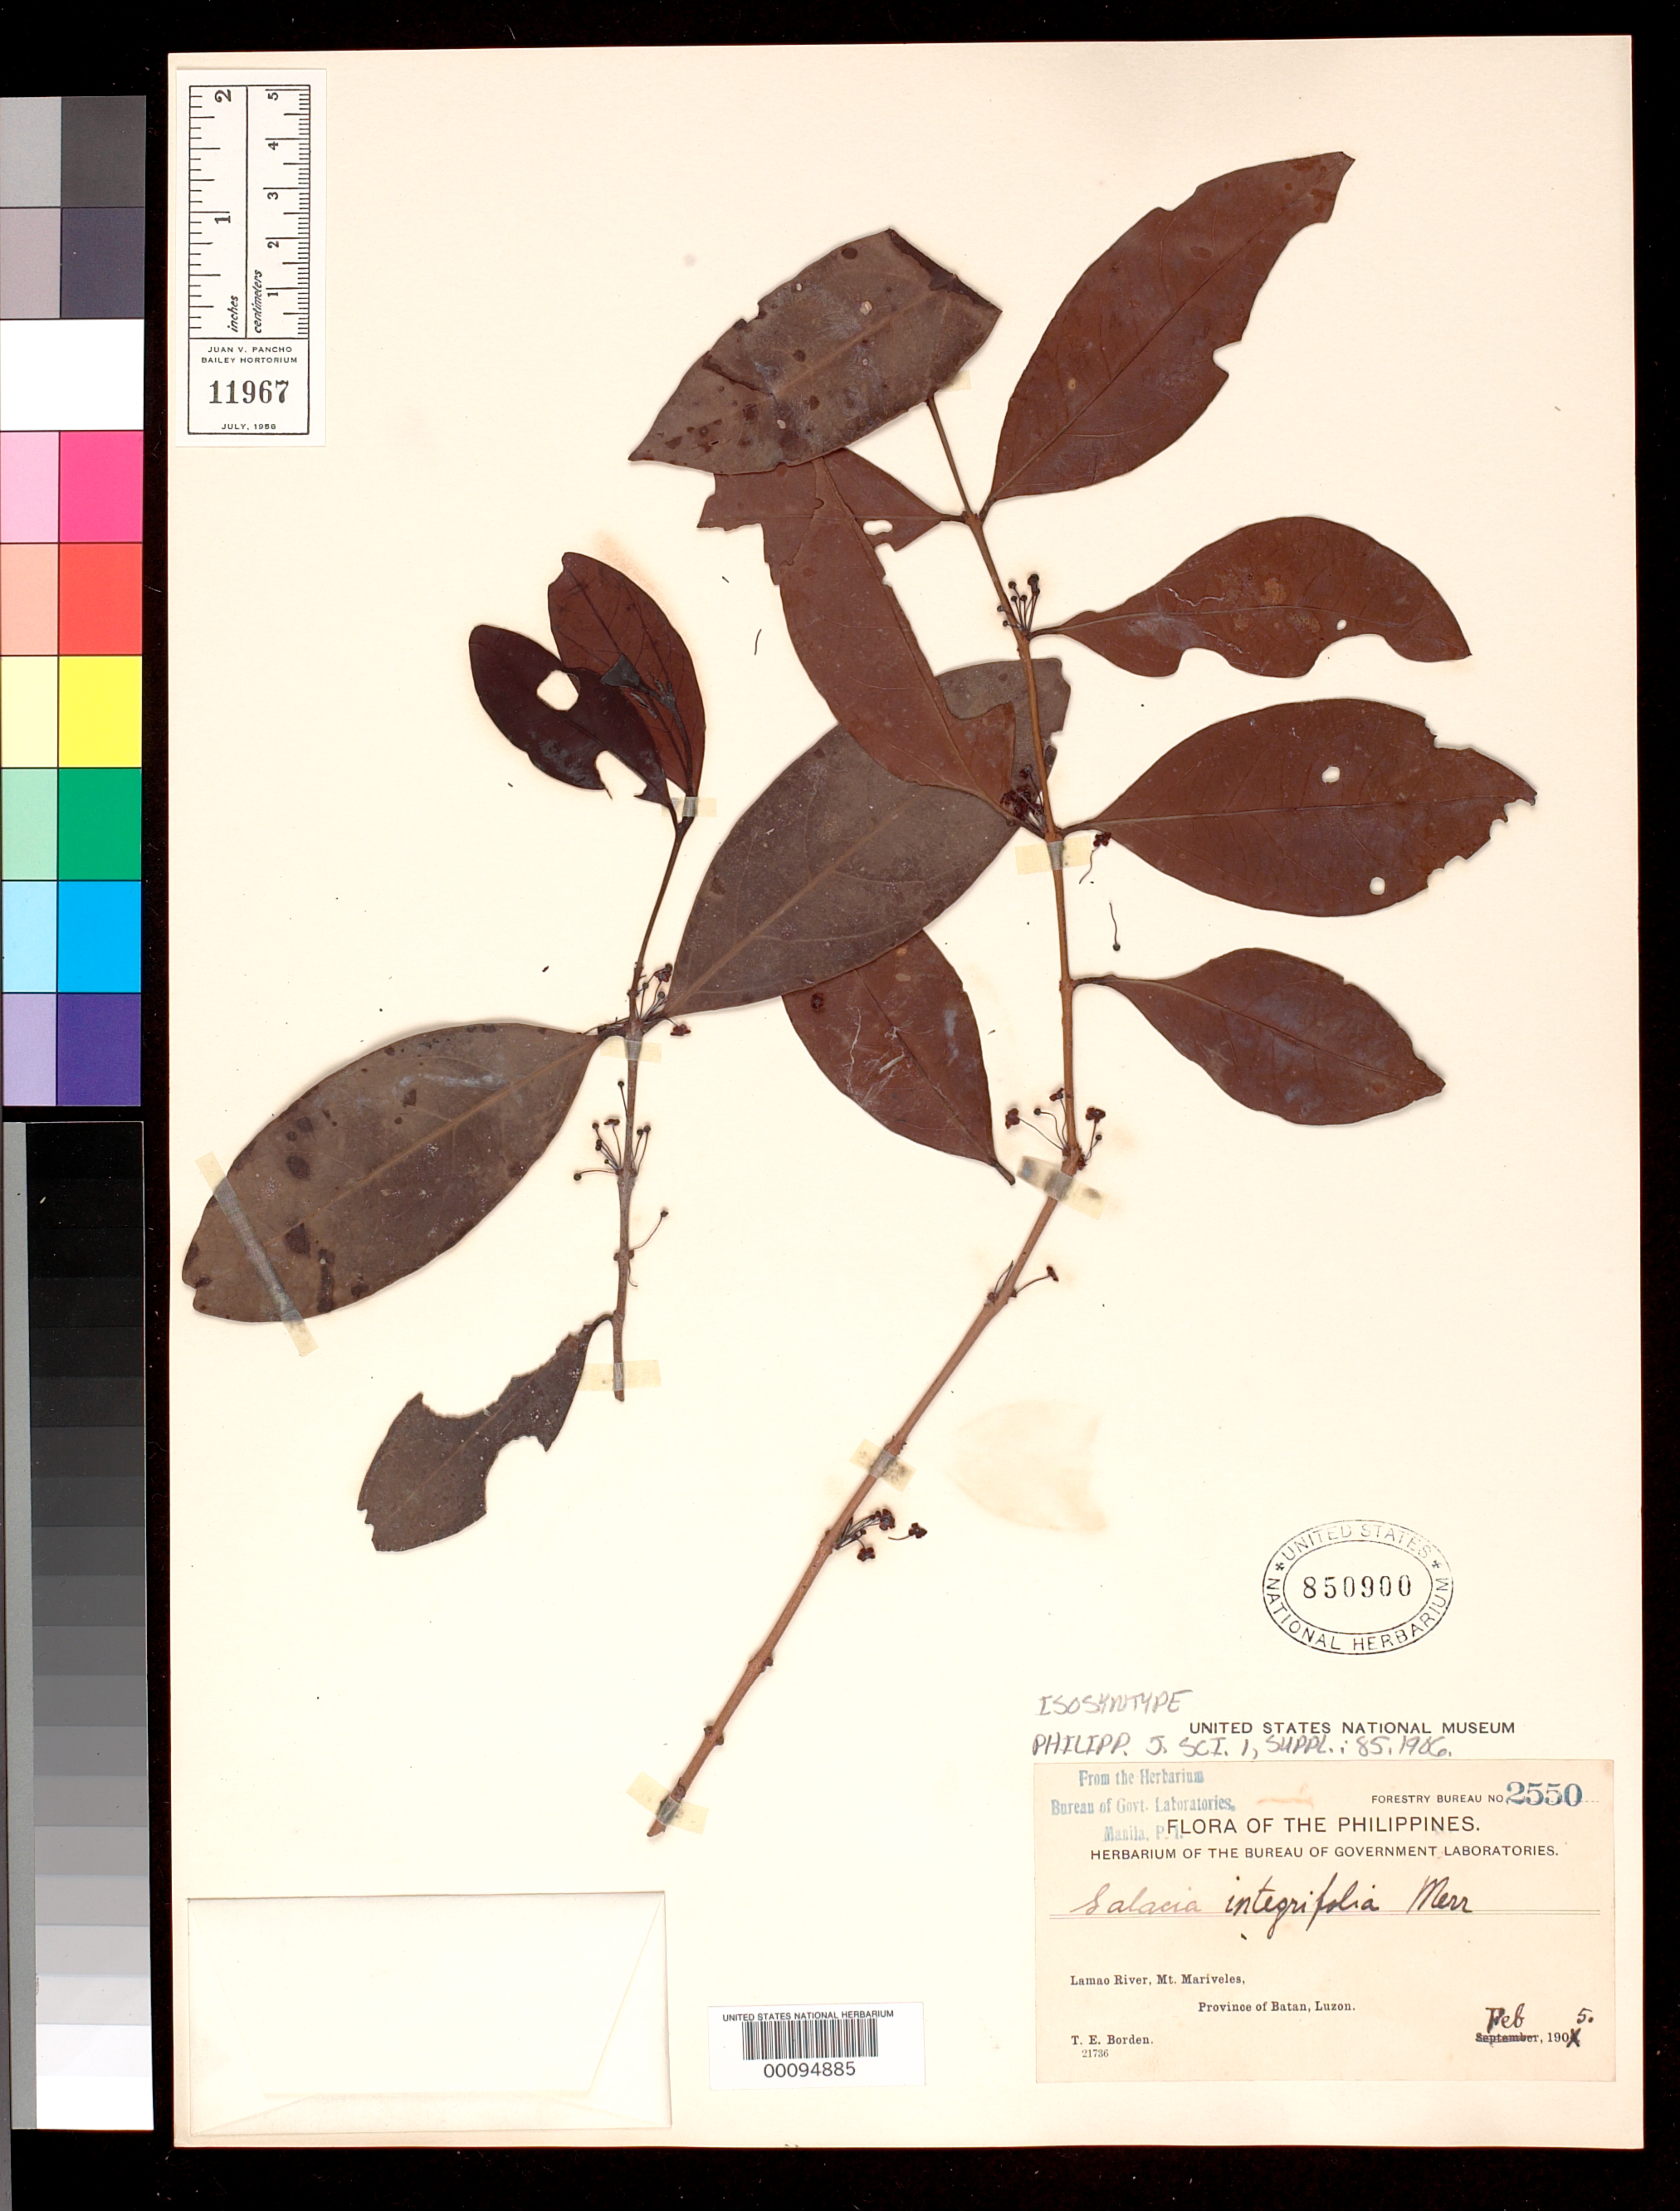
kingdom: Plantae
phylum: Tracheophyta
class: Magnoliopsida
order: Celastrales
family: Celastraceae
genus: Salacia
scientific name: Salacia integrifolia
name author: Merr.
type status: Isosyntype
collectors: T. E. Borden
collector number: For. Bur. 2550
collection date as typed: Feb 1905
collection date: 1905-02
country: Philippines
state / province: Central Luzon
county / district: Bataan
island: Luzon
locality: Lamao River, Mt. Mariveles, Province of Batan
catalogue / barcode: US 850900